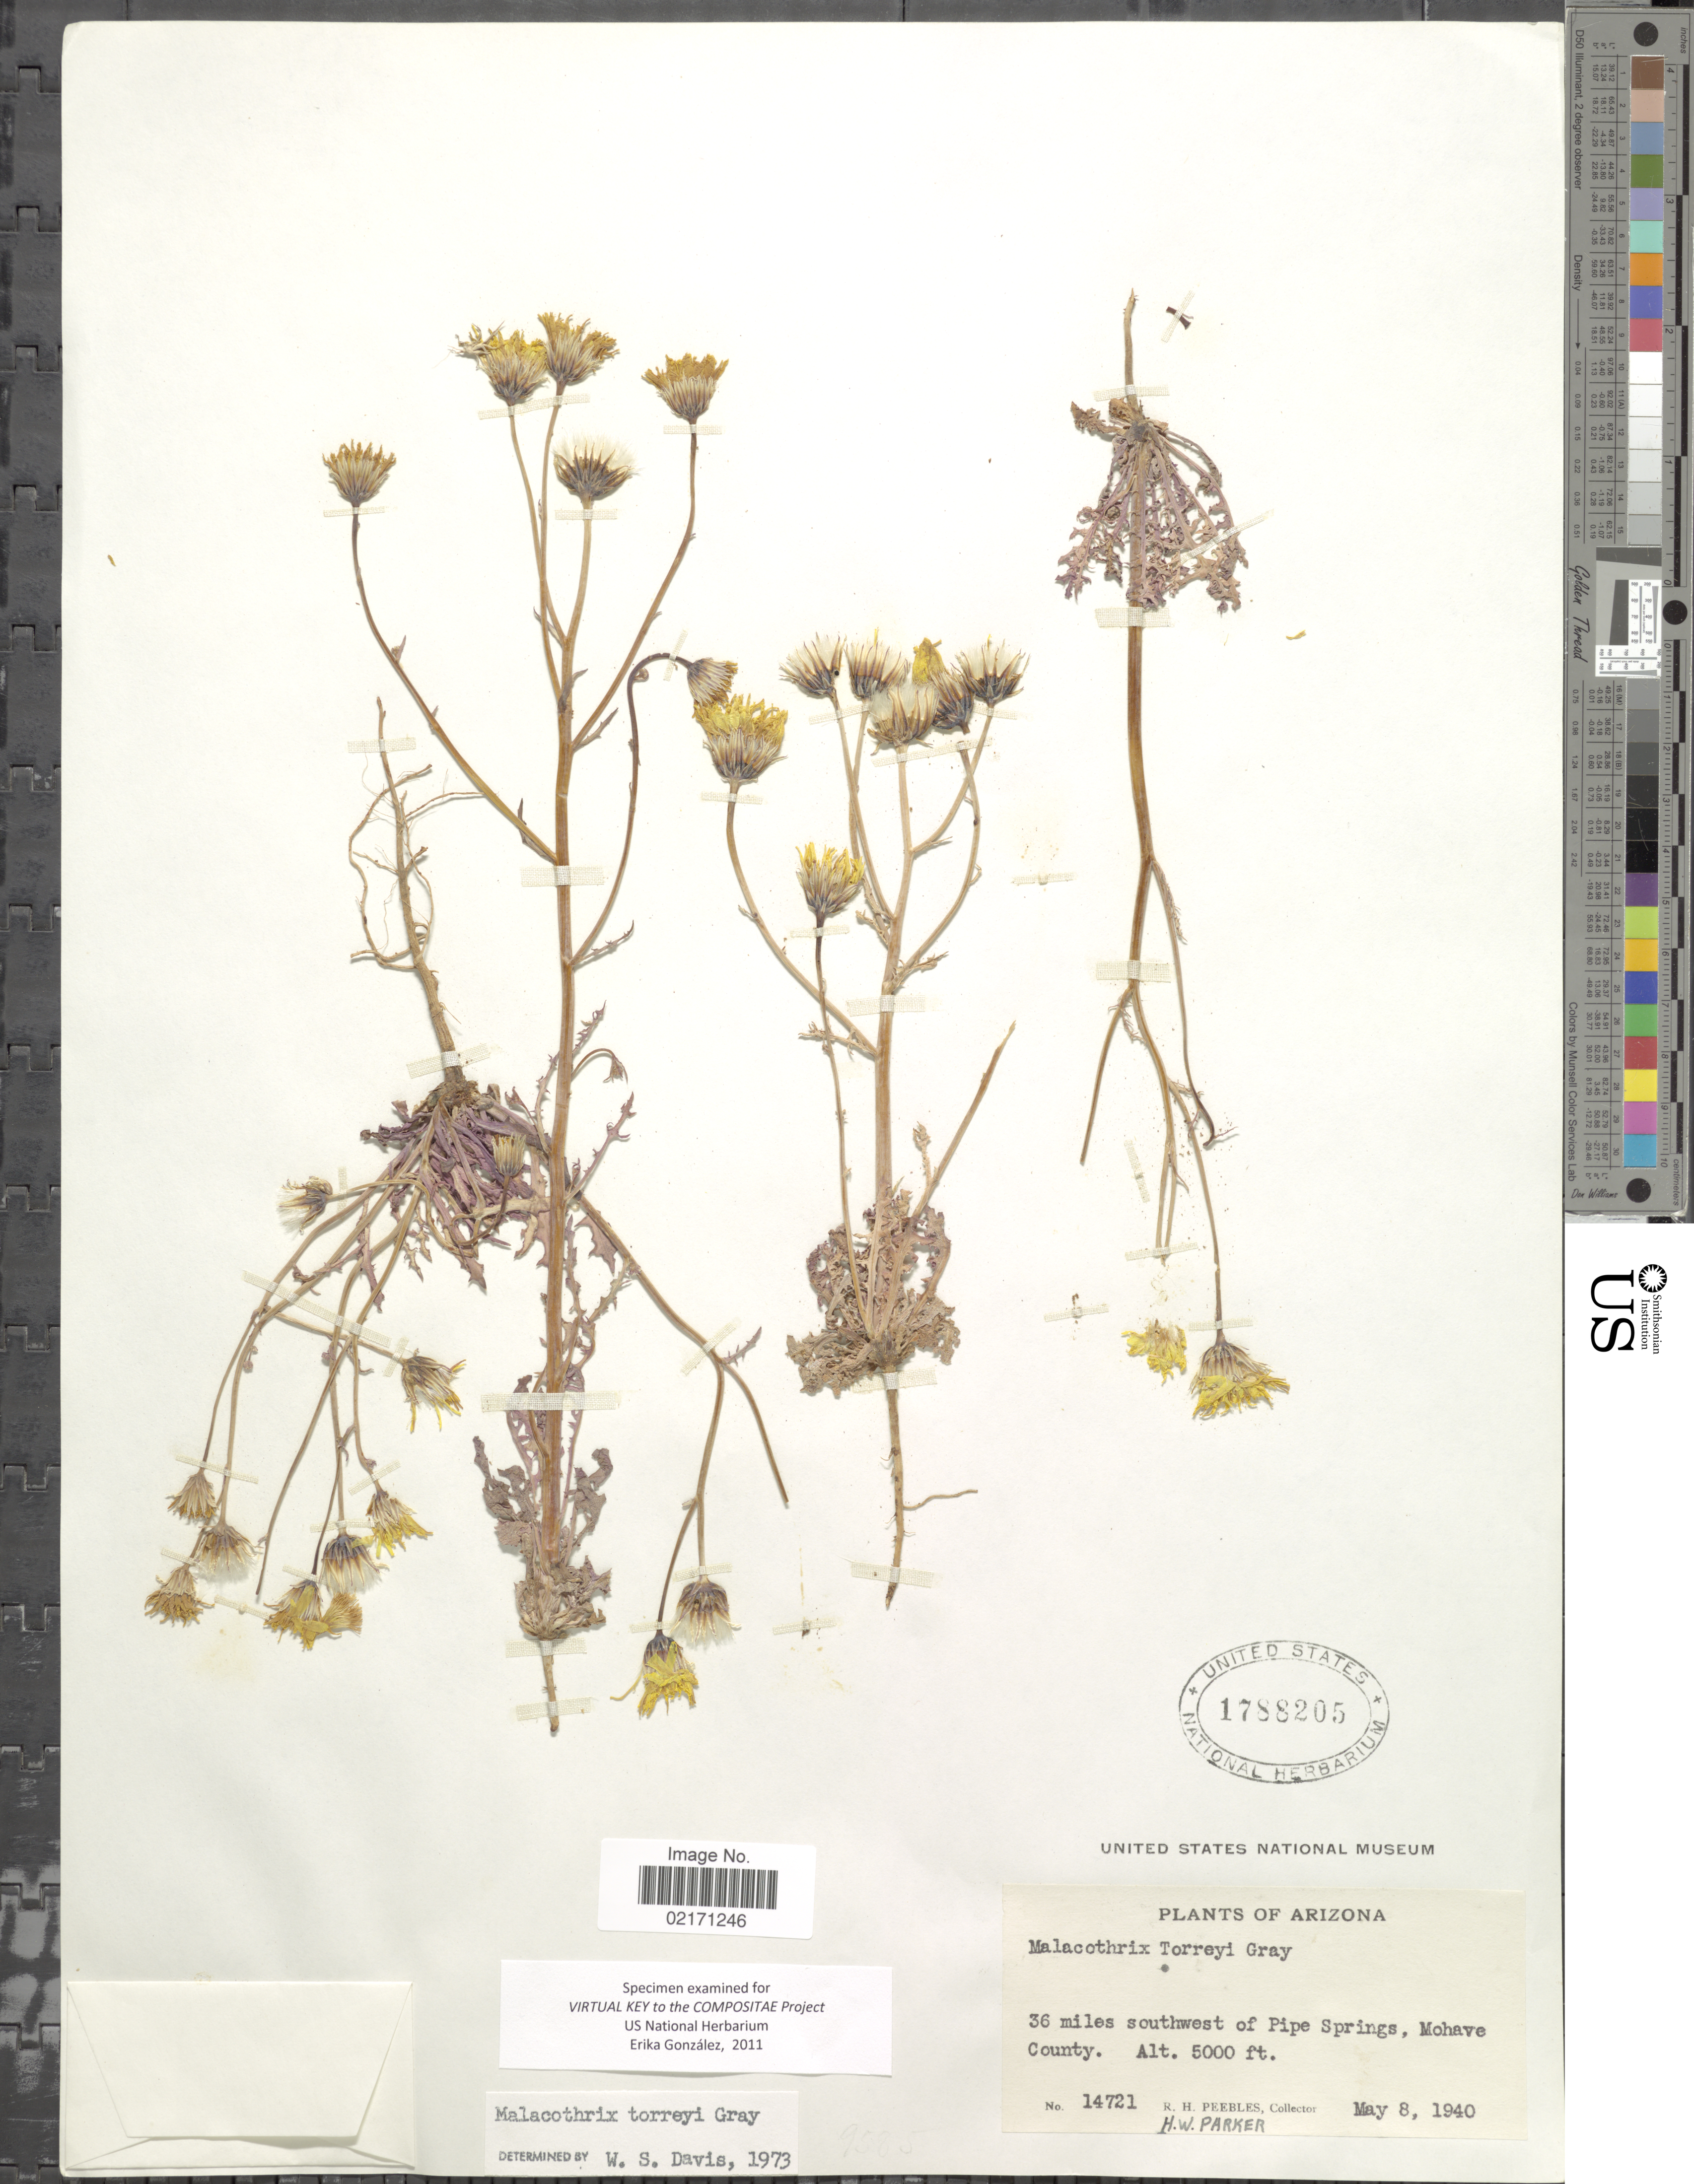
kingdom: Plantae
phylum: Tracheophyta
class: Magnoliopsida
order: Asterales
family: Asteraceae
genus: Malacothrix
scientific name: Malacothrix torreyi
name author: A. Gray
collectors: R. H. Peebles & H. W. Parker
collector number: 14721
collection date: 1940-05-08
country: United States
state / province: Arizona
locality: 36 miles southeast of Pipe Springs, Mohave County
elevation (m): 1524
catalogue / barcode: US 1788205